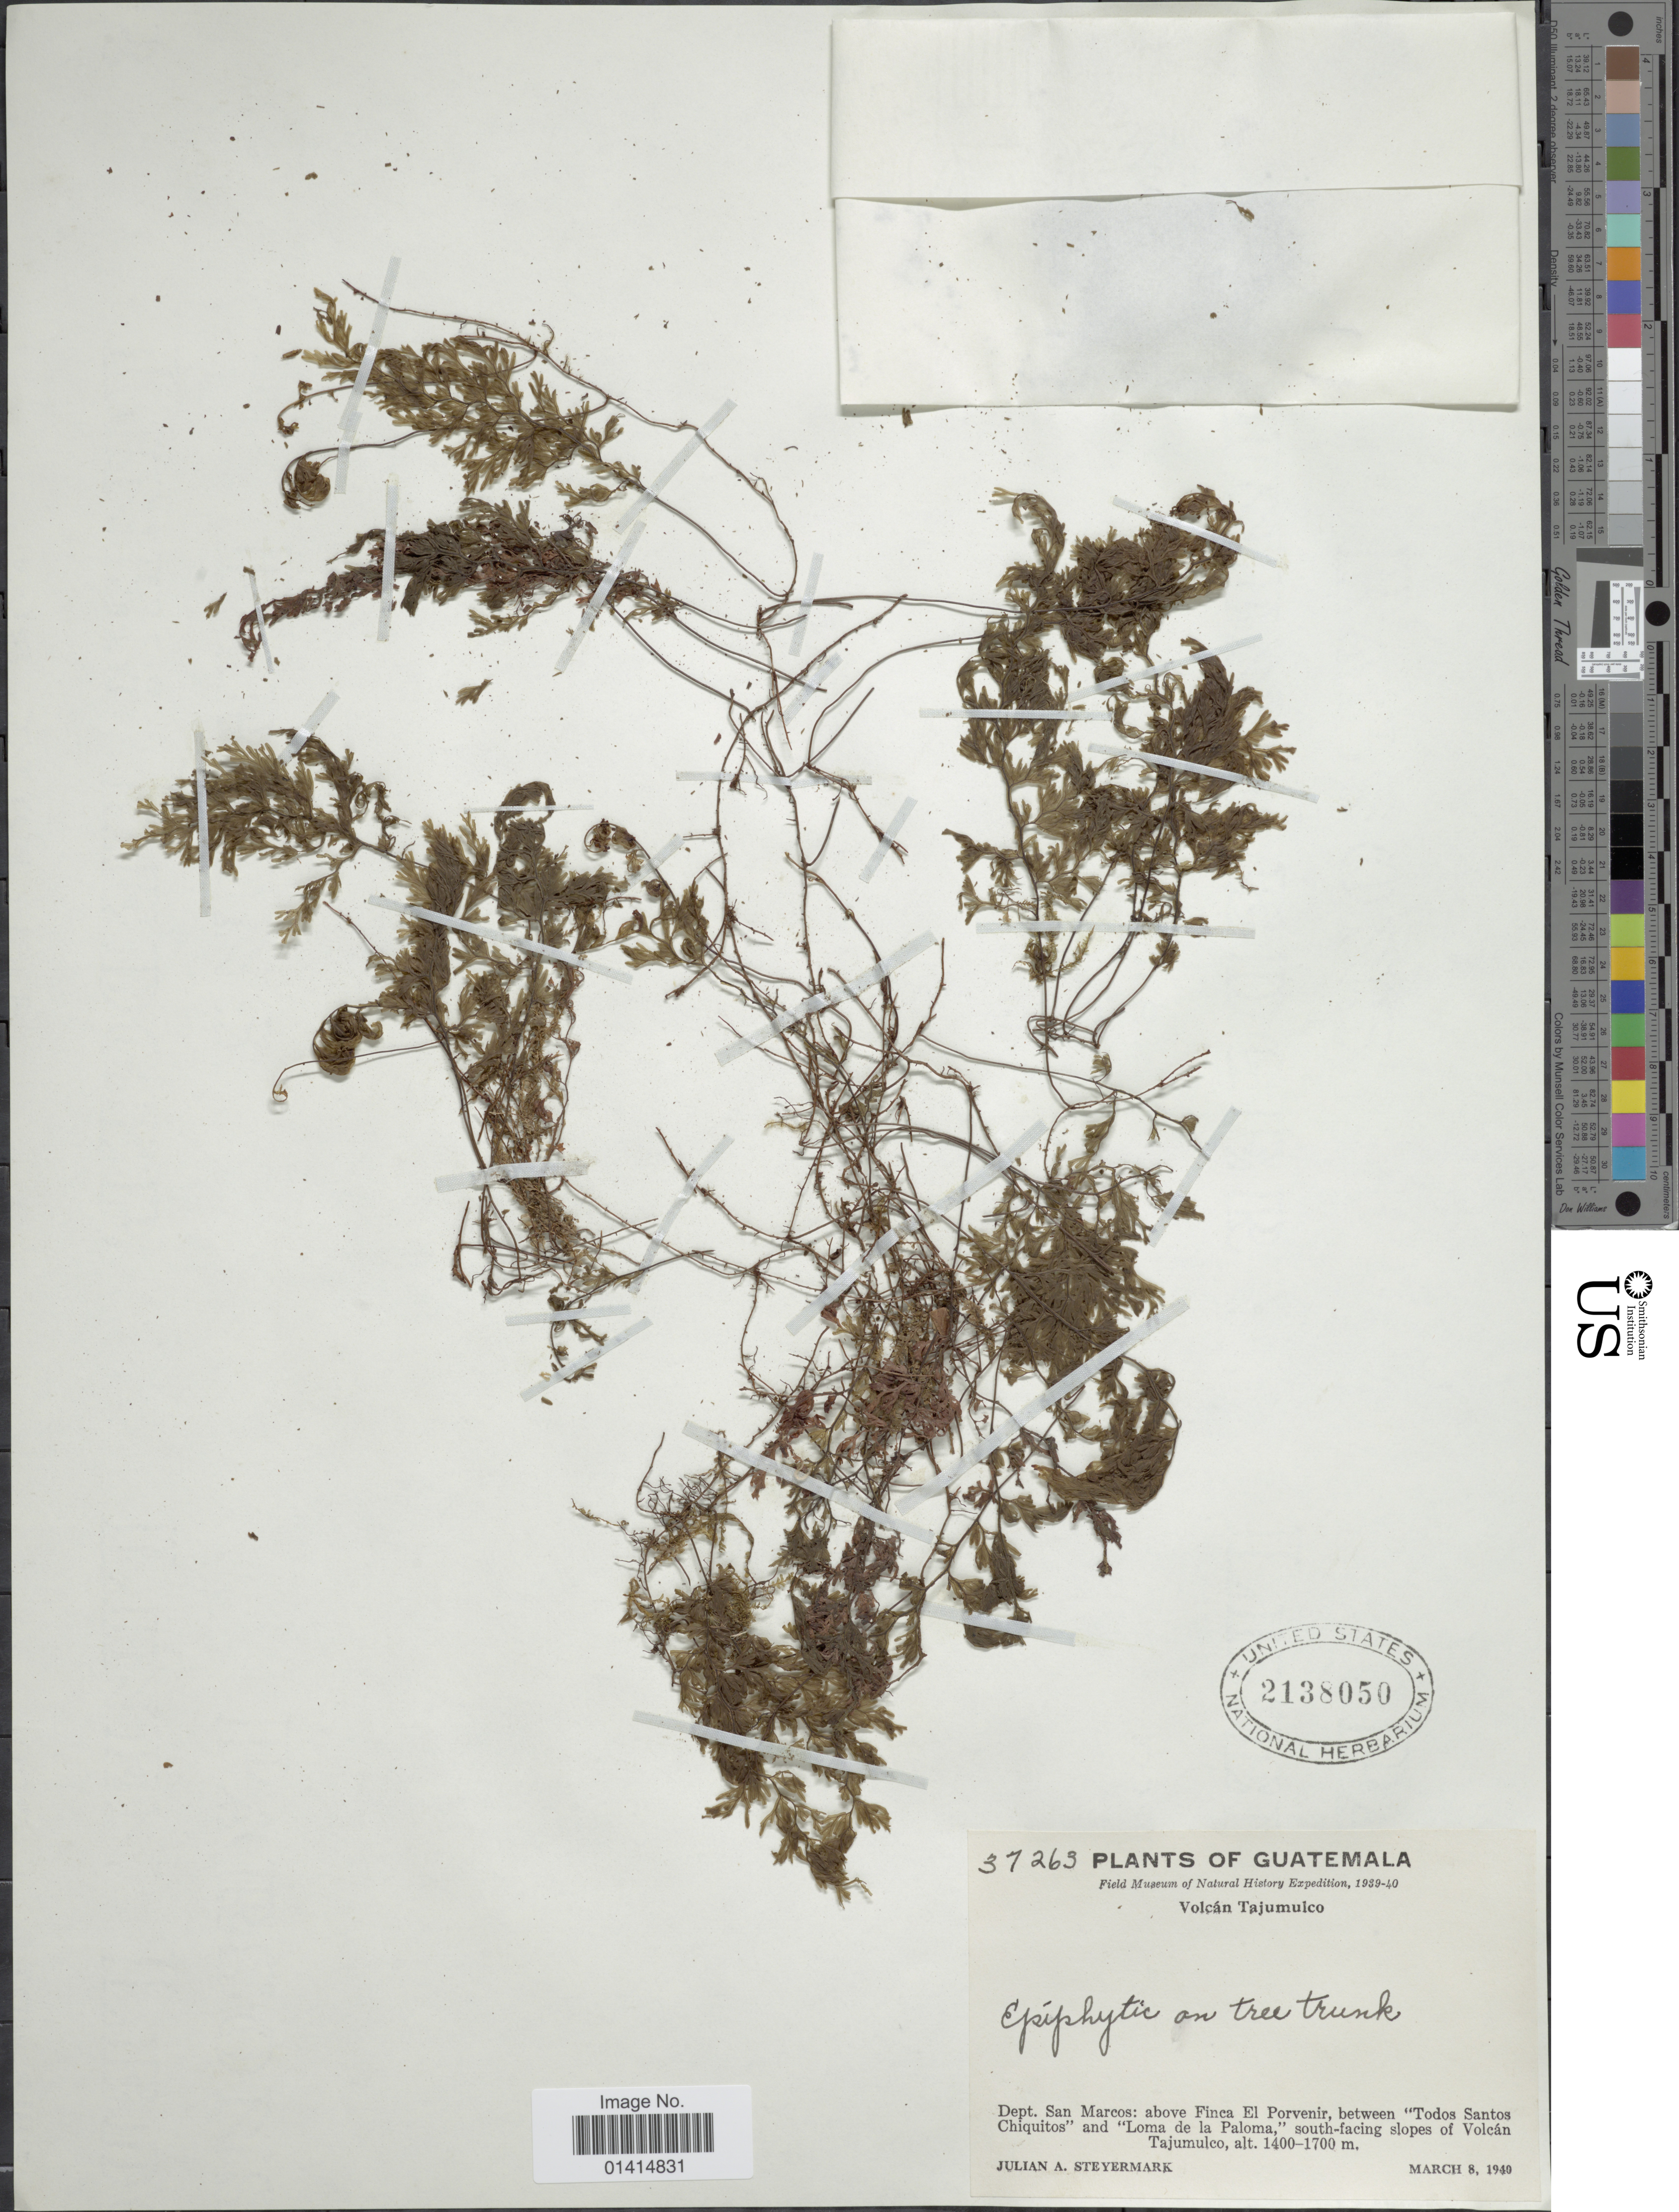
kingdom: Plantae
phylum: Tracheophyta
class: Polypodiopsida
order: Hymenophyllales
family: Hymenophyllaceae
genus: Hymenophyllum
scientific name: Hymenophyllum sp.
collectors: J. Steyermark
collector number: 37263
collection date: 1940-03-08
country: Guatemala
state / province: San Marcos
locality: Dept San Marcos: above Finca El Porvenir, between 'Todos Santos Chiquitos' and 'Loma de la Paloma, ' south-facing slopes of Volcán Tajumulco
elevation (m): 1400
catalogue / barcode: US 2138050